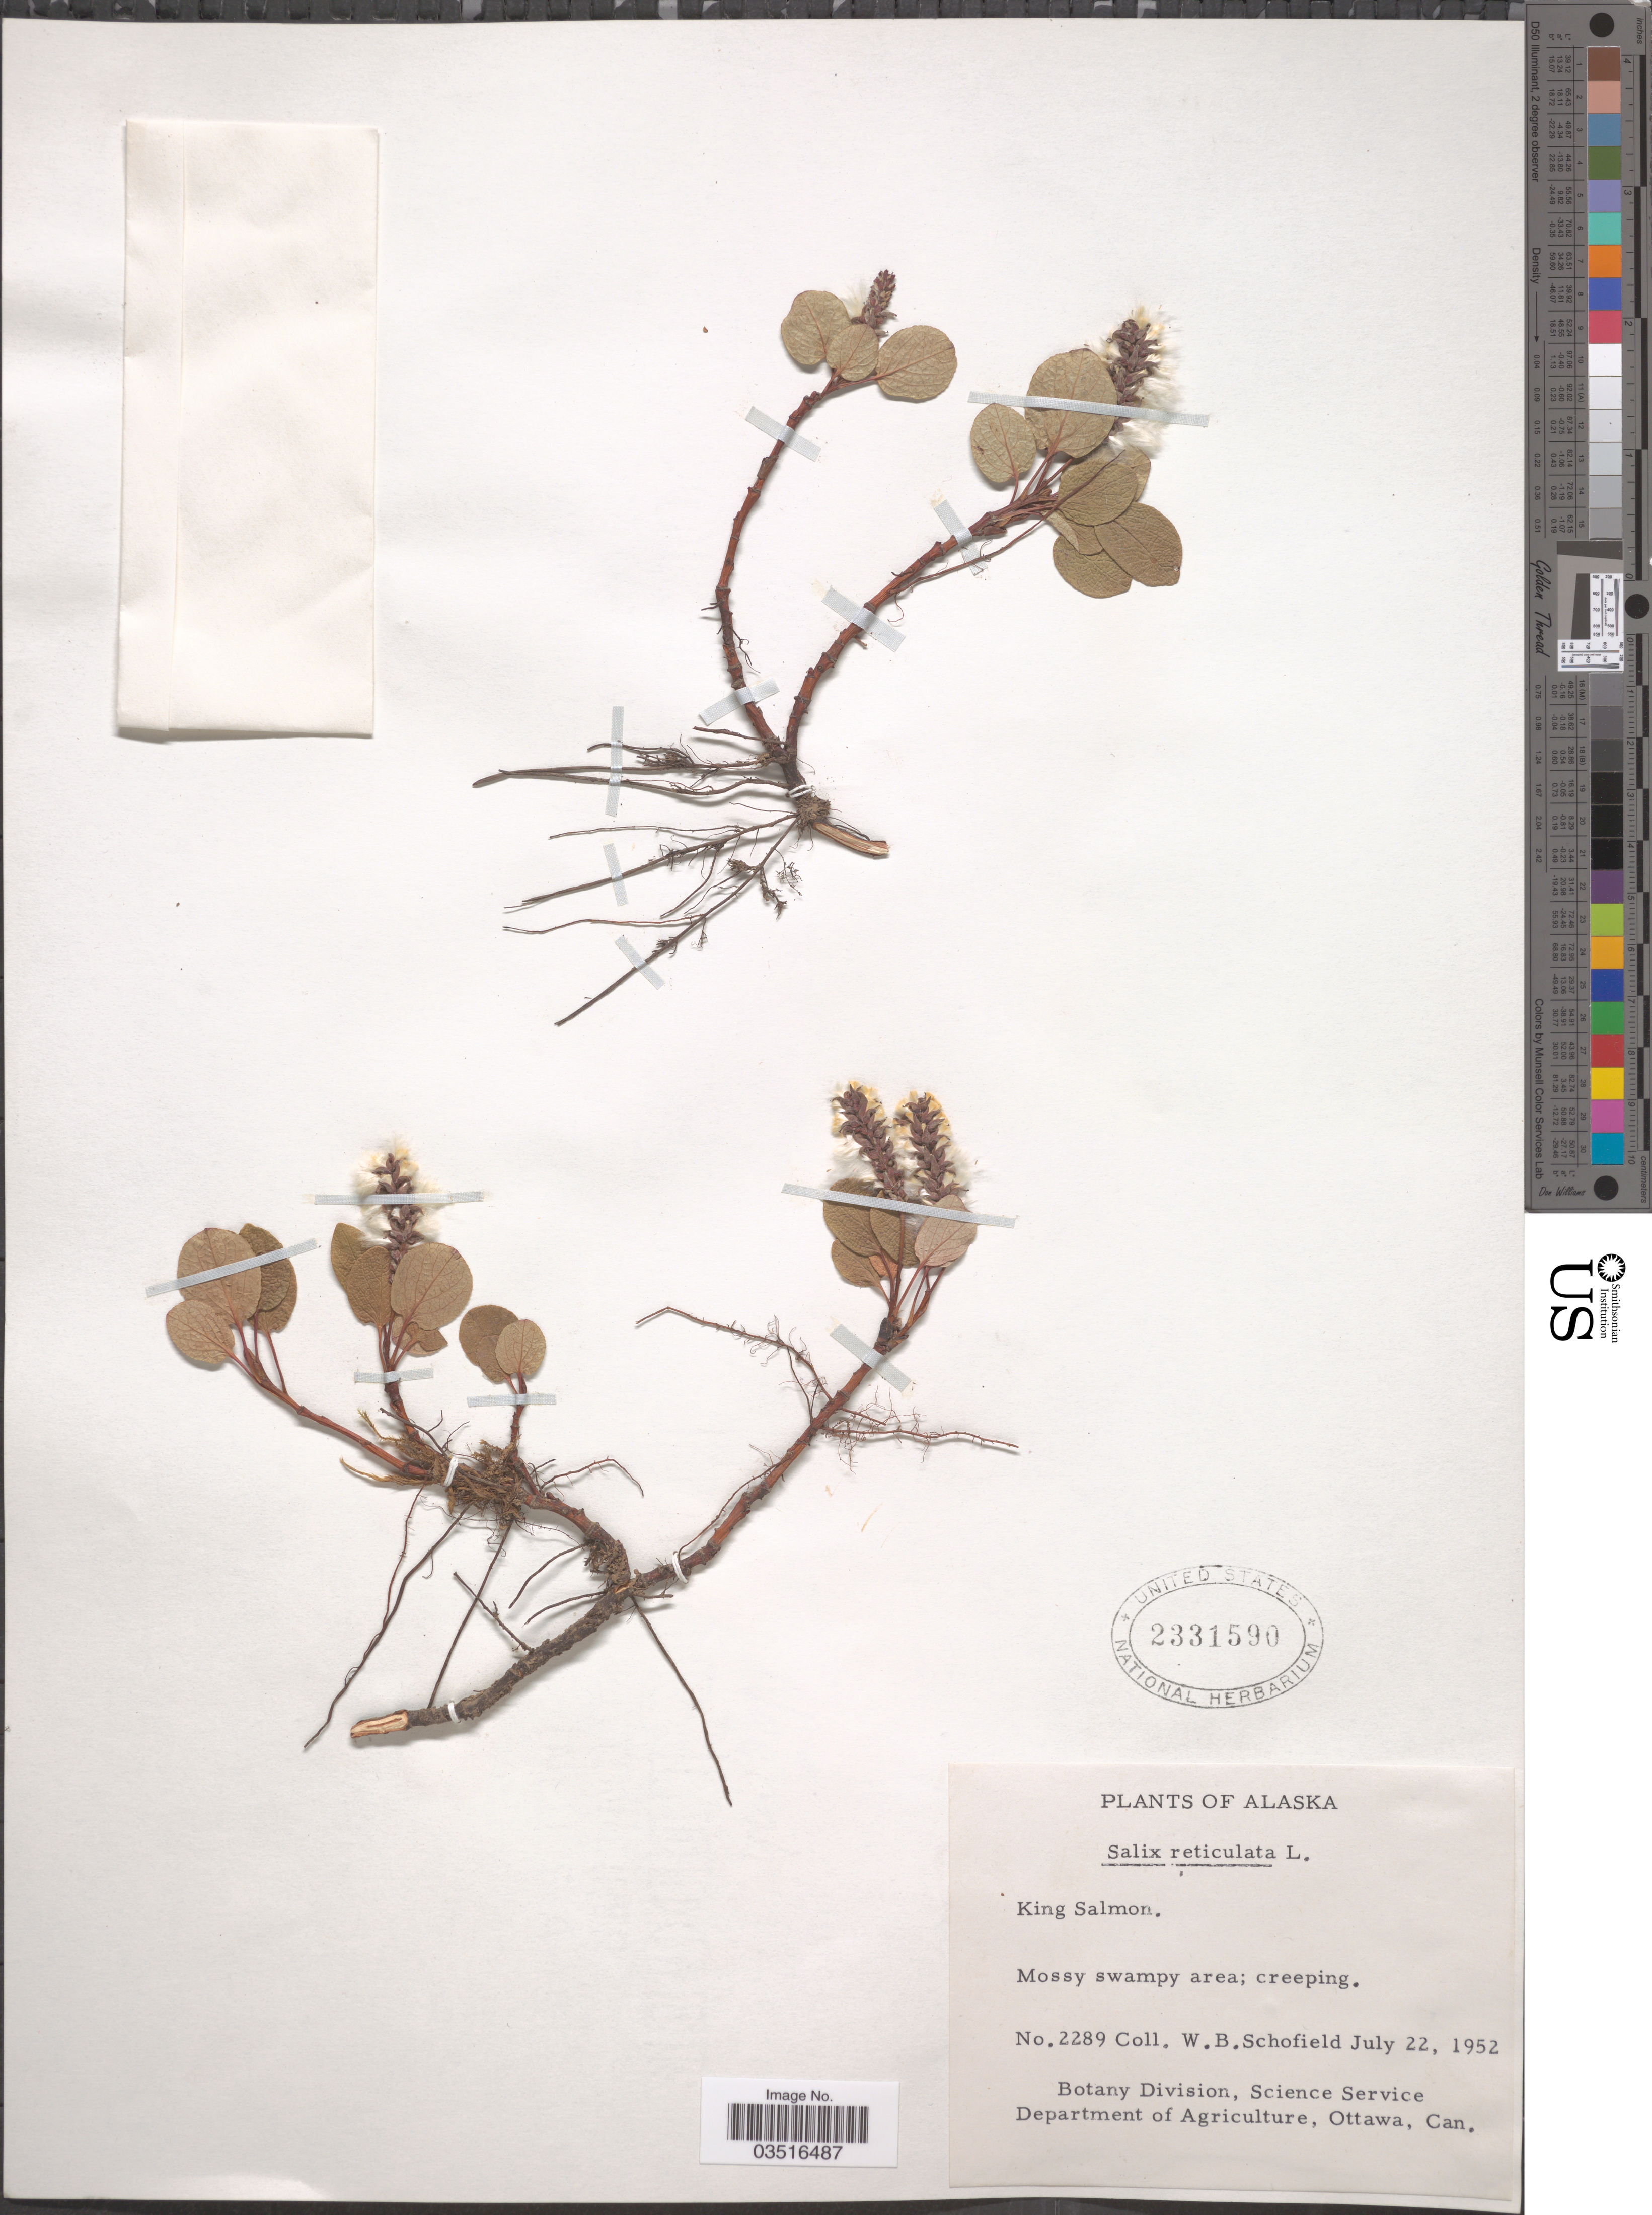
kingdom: Plantae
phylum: Tracheophyta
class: Magnoliopsida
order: Malpighiales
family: Salicaceae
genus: Salix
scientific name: Salix reticulata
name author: L.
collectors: W. Schofield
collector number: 2289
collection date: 1952-07-22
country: United States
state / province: Alaska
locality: King Salmon.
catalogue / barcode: US 2331590